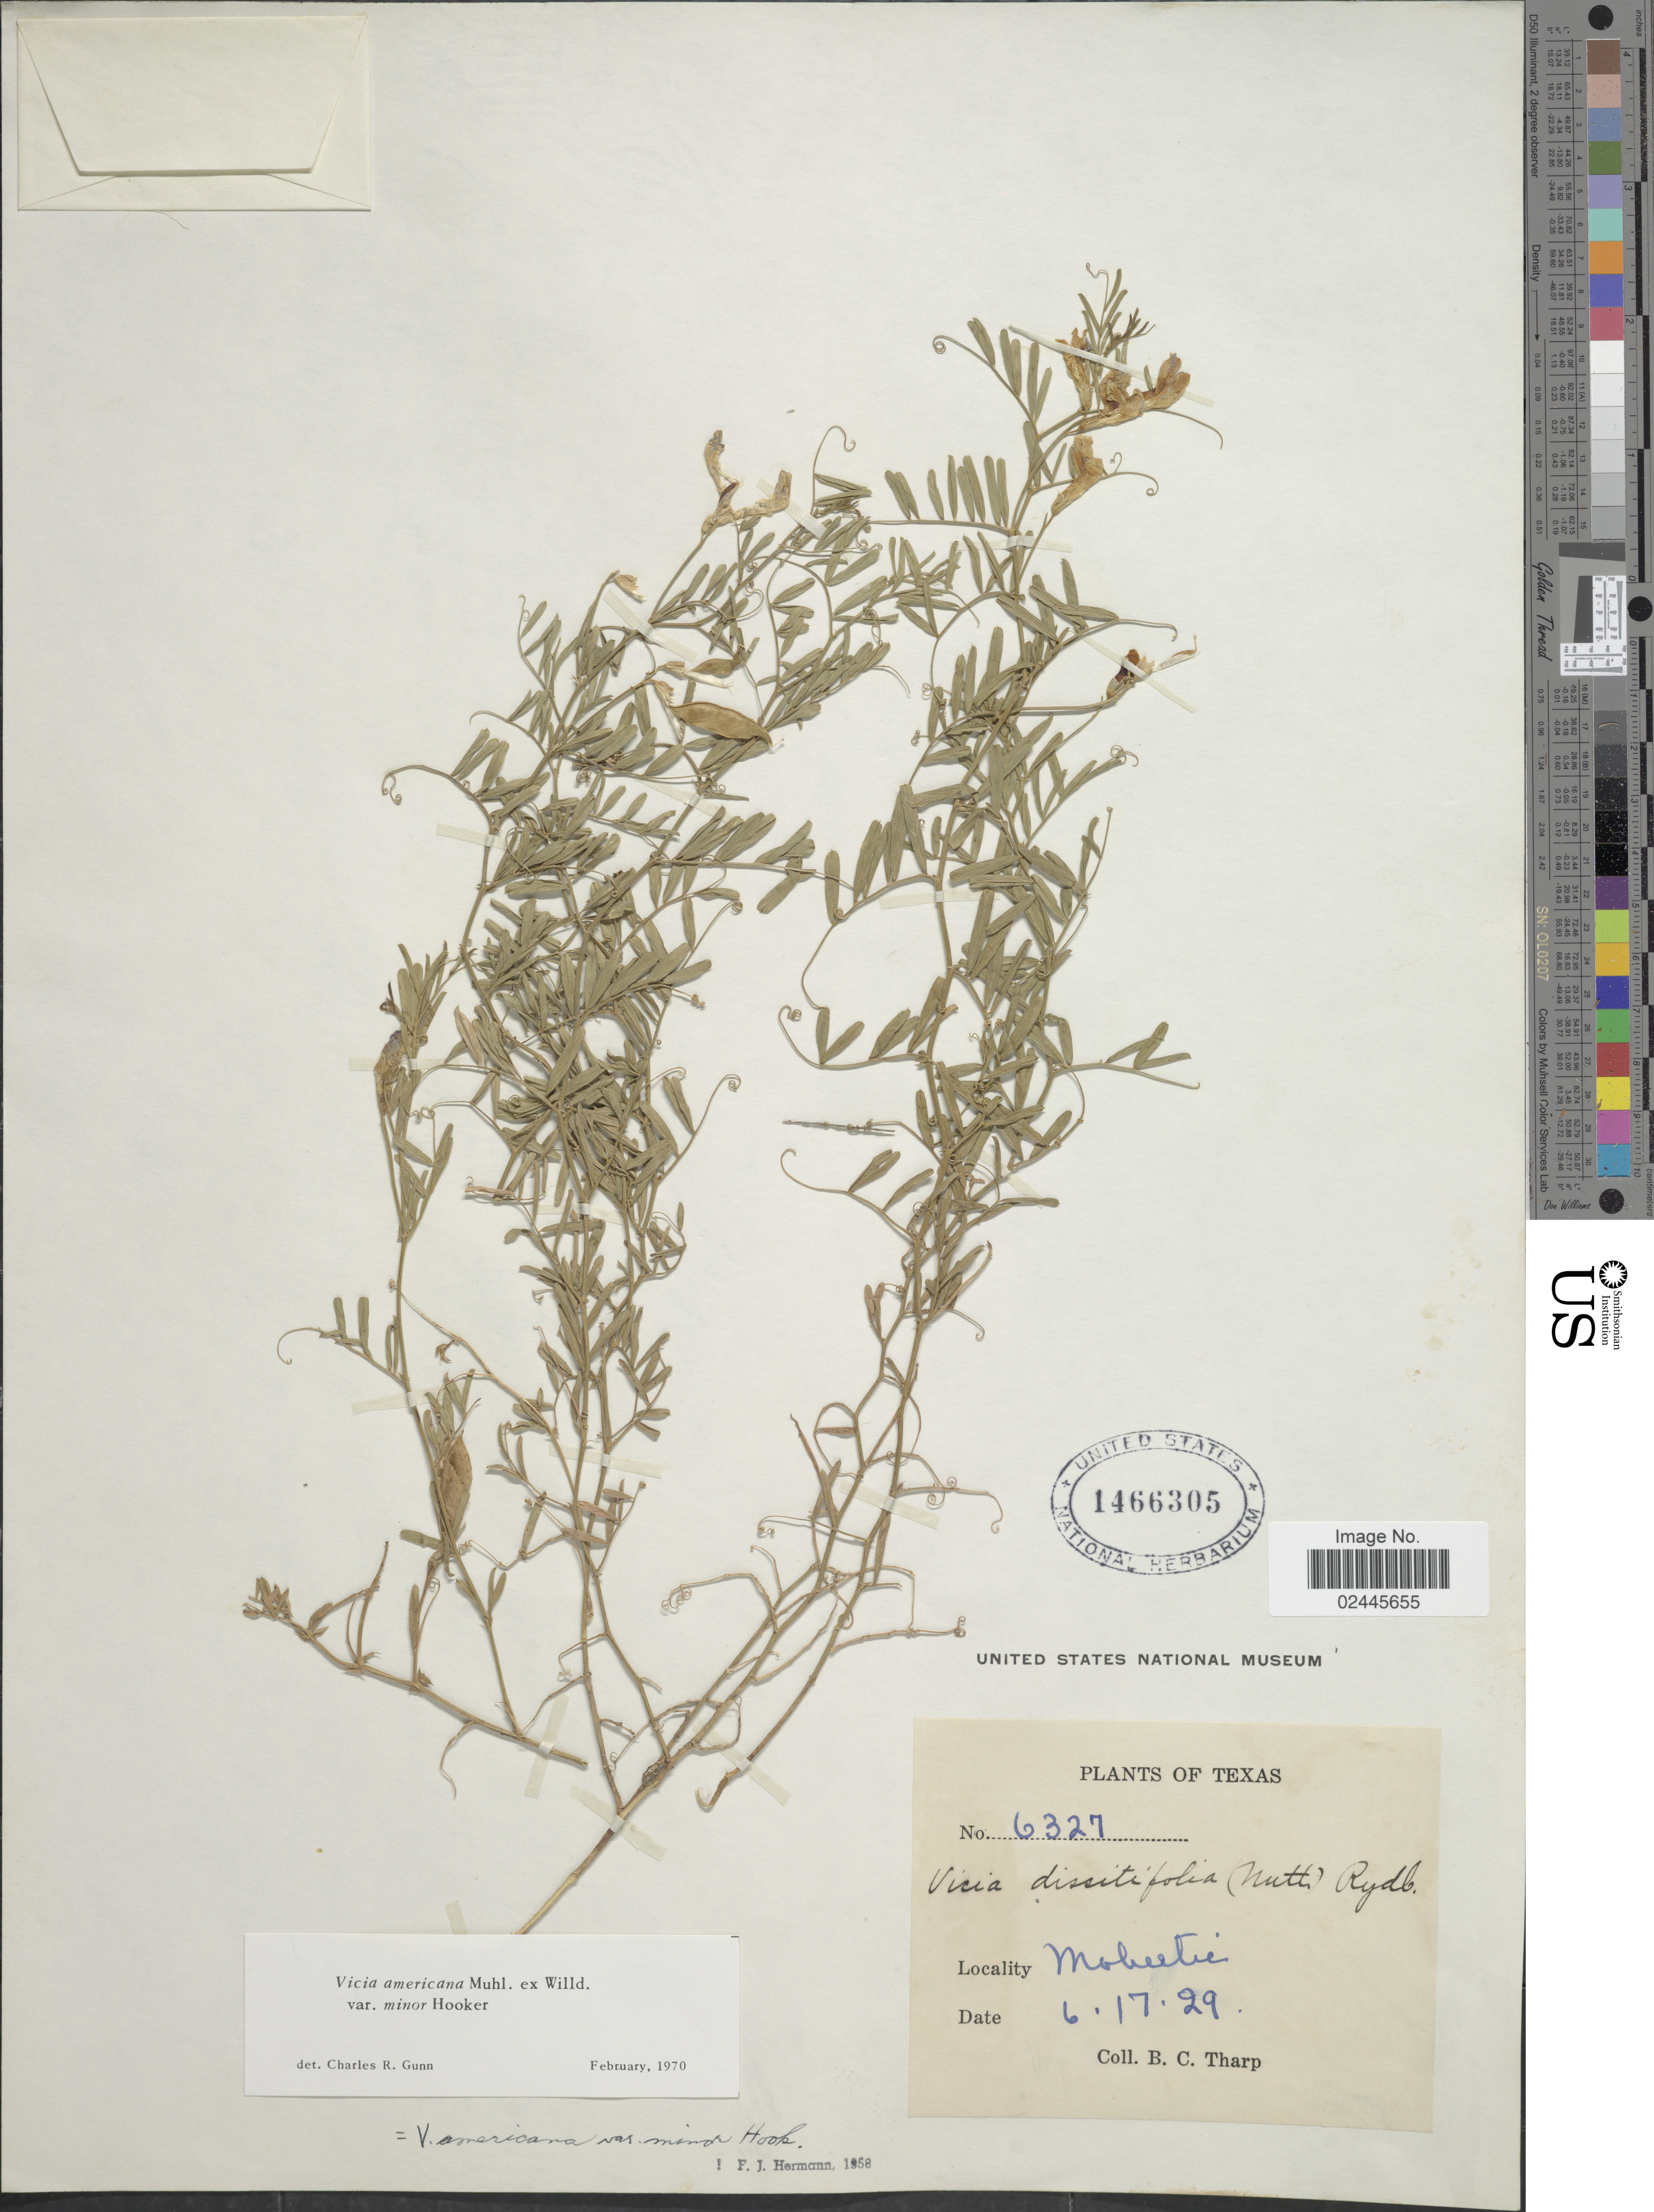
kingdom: Plantae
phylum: Tracheophyta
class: Magnoliopsida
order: Fabales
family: Fabaceae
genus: Vicia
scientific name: Vicia americana var. minor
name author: Hook.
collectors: B. C. Tharp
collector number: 6327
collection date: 1929-06-17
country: United States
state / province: Texas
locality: Mobeetie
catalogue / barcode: US 1466305